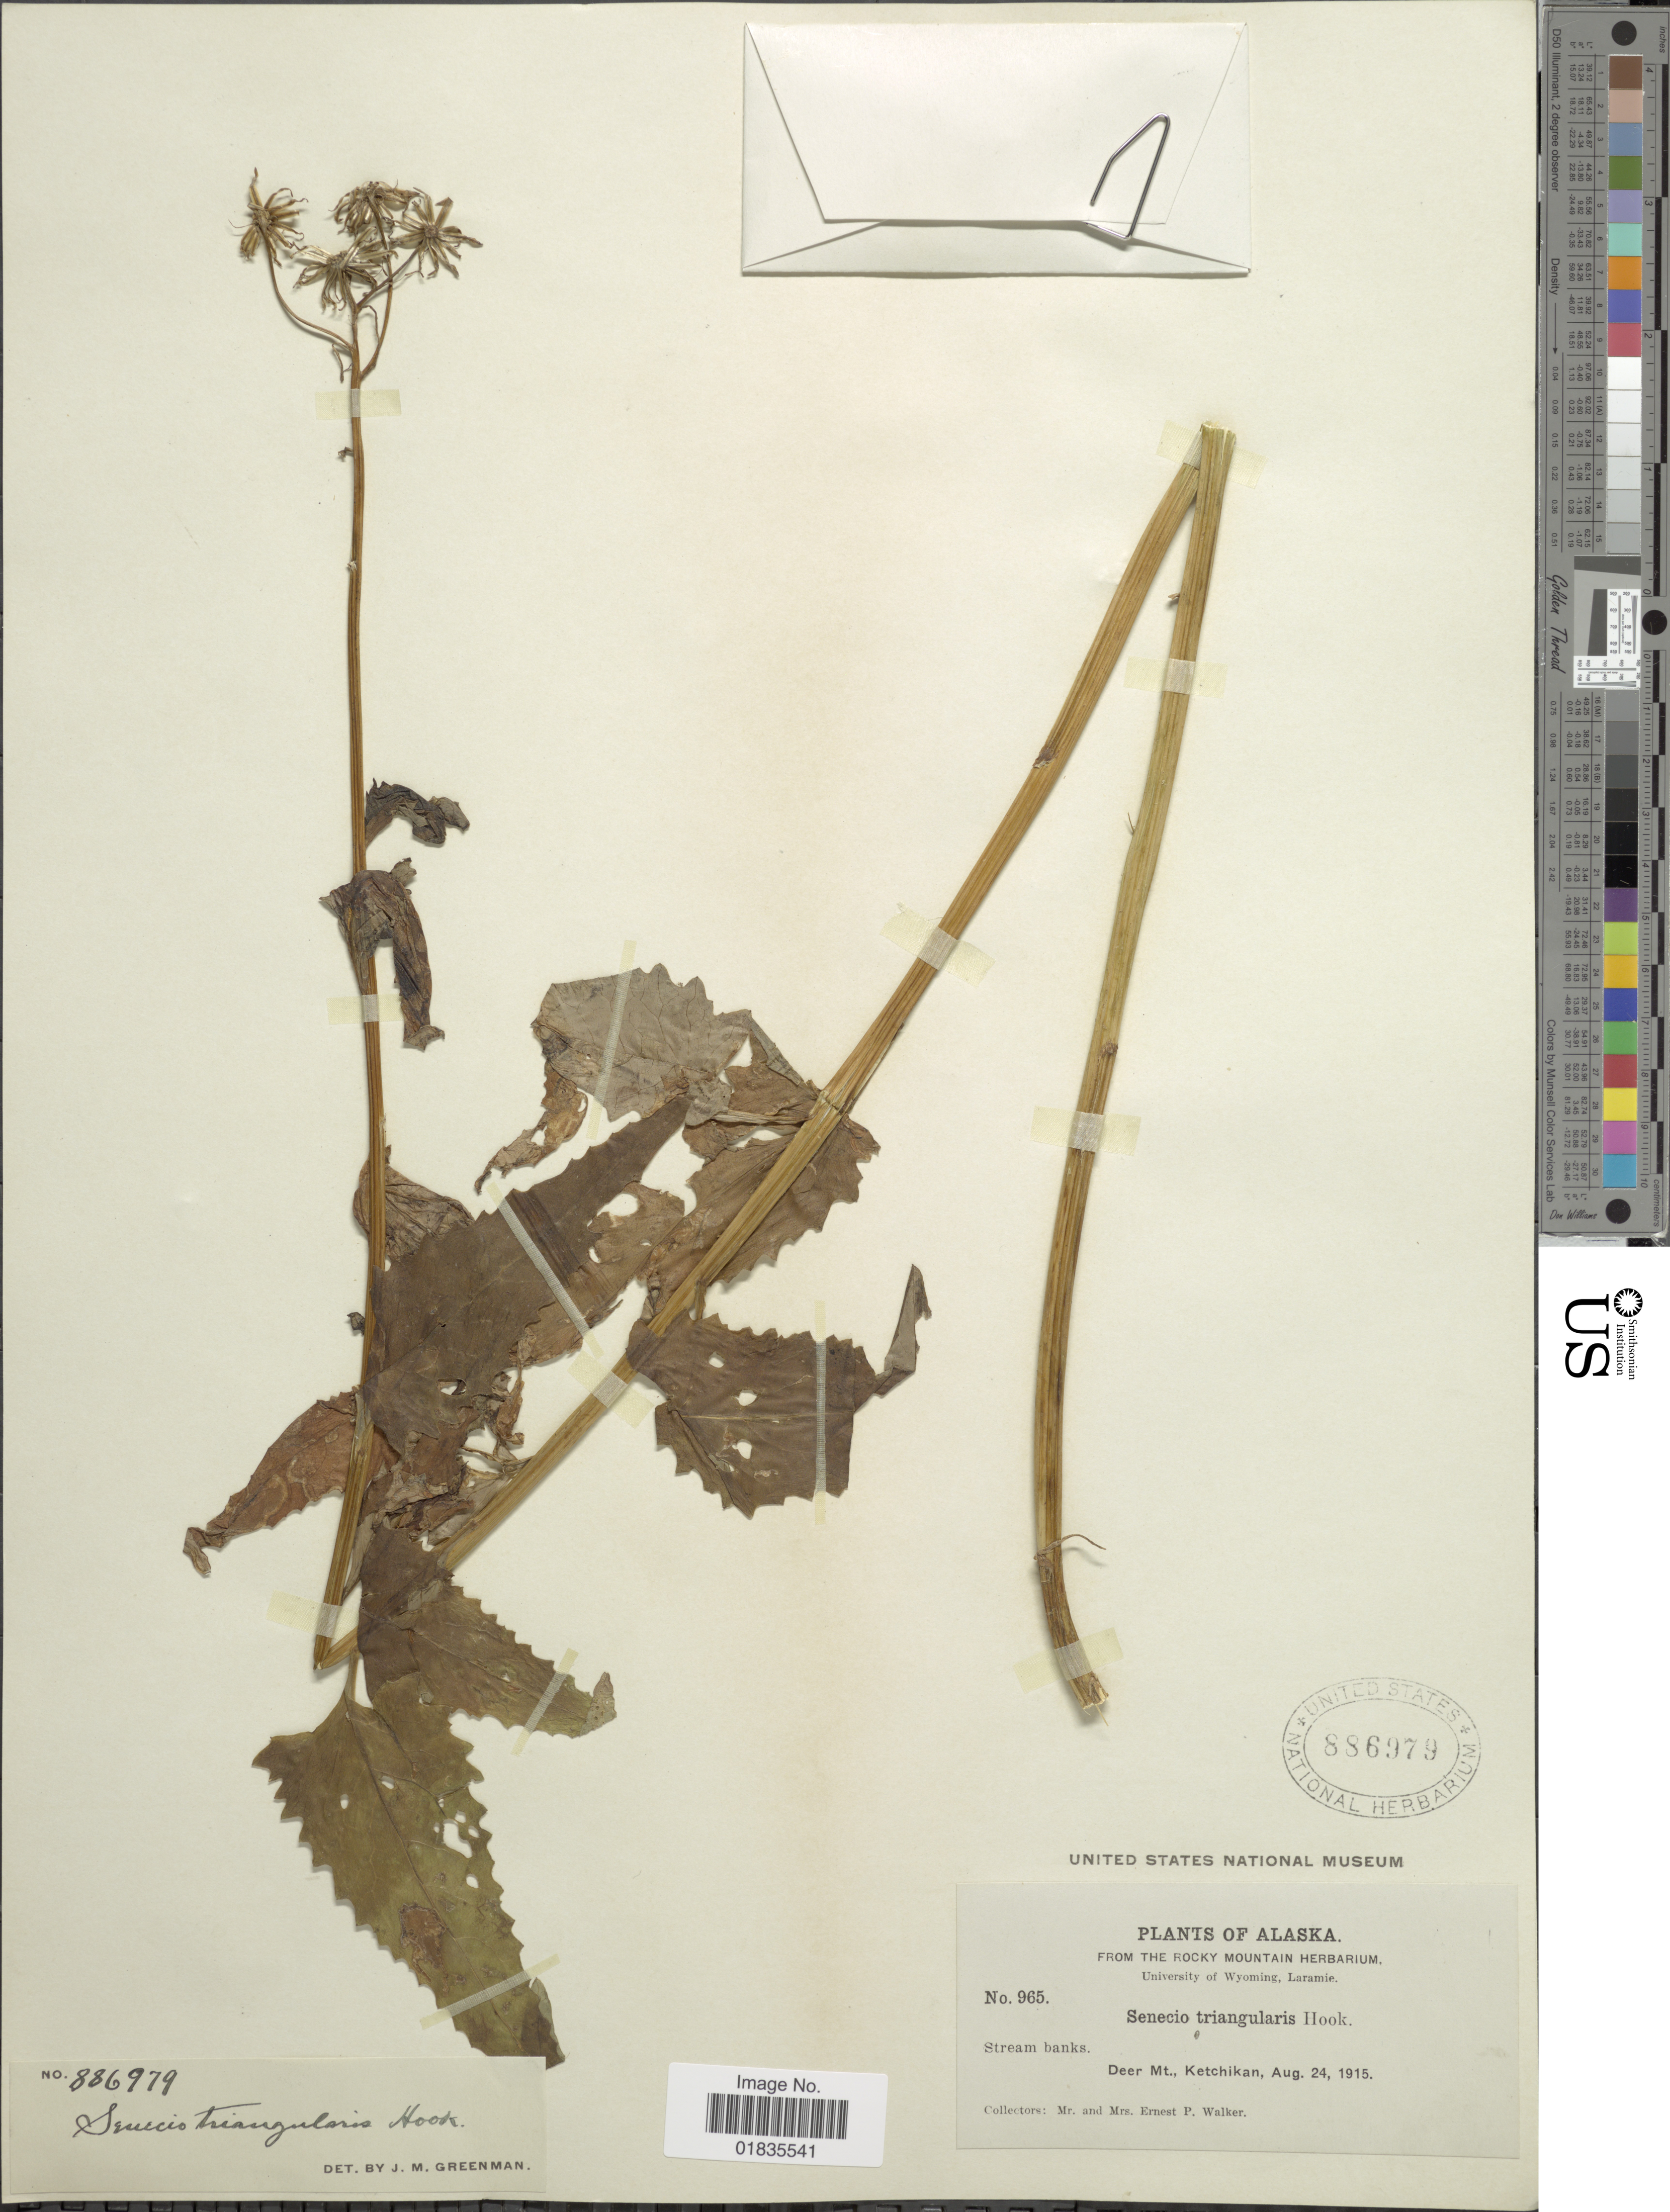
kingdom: Plantae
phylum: Tracheophyta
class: Magnoliopsida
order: Asterales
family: Asteraceae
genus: Senecio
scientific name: Senecio triangularis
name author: Hook.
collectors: E. P. Walker & E. Walker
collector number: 965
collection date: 1915-08-24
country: United States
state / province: Alaska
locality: Stream banks, Deer Mt., Ketchikan.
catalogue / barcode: US 886979